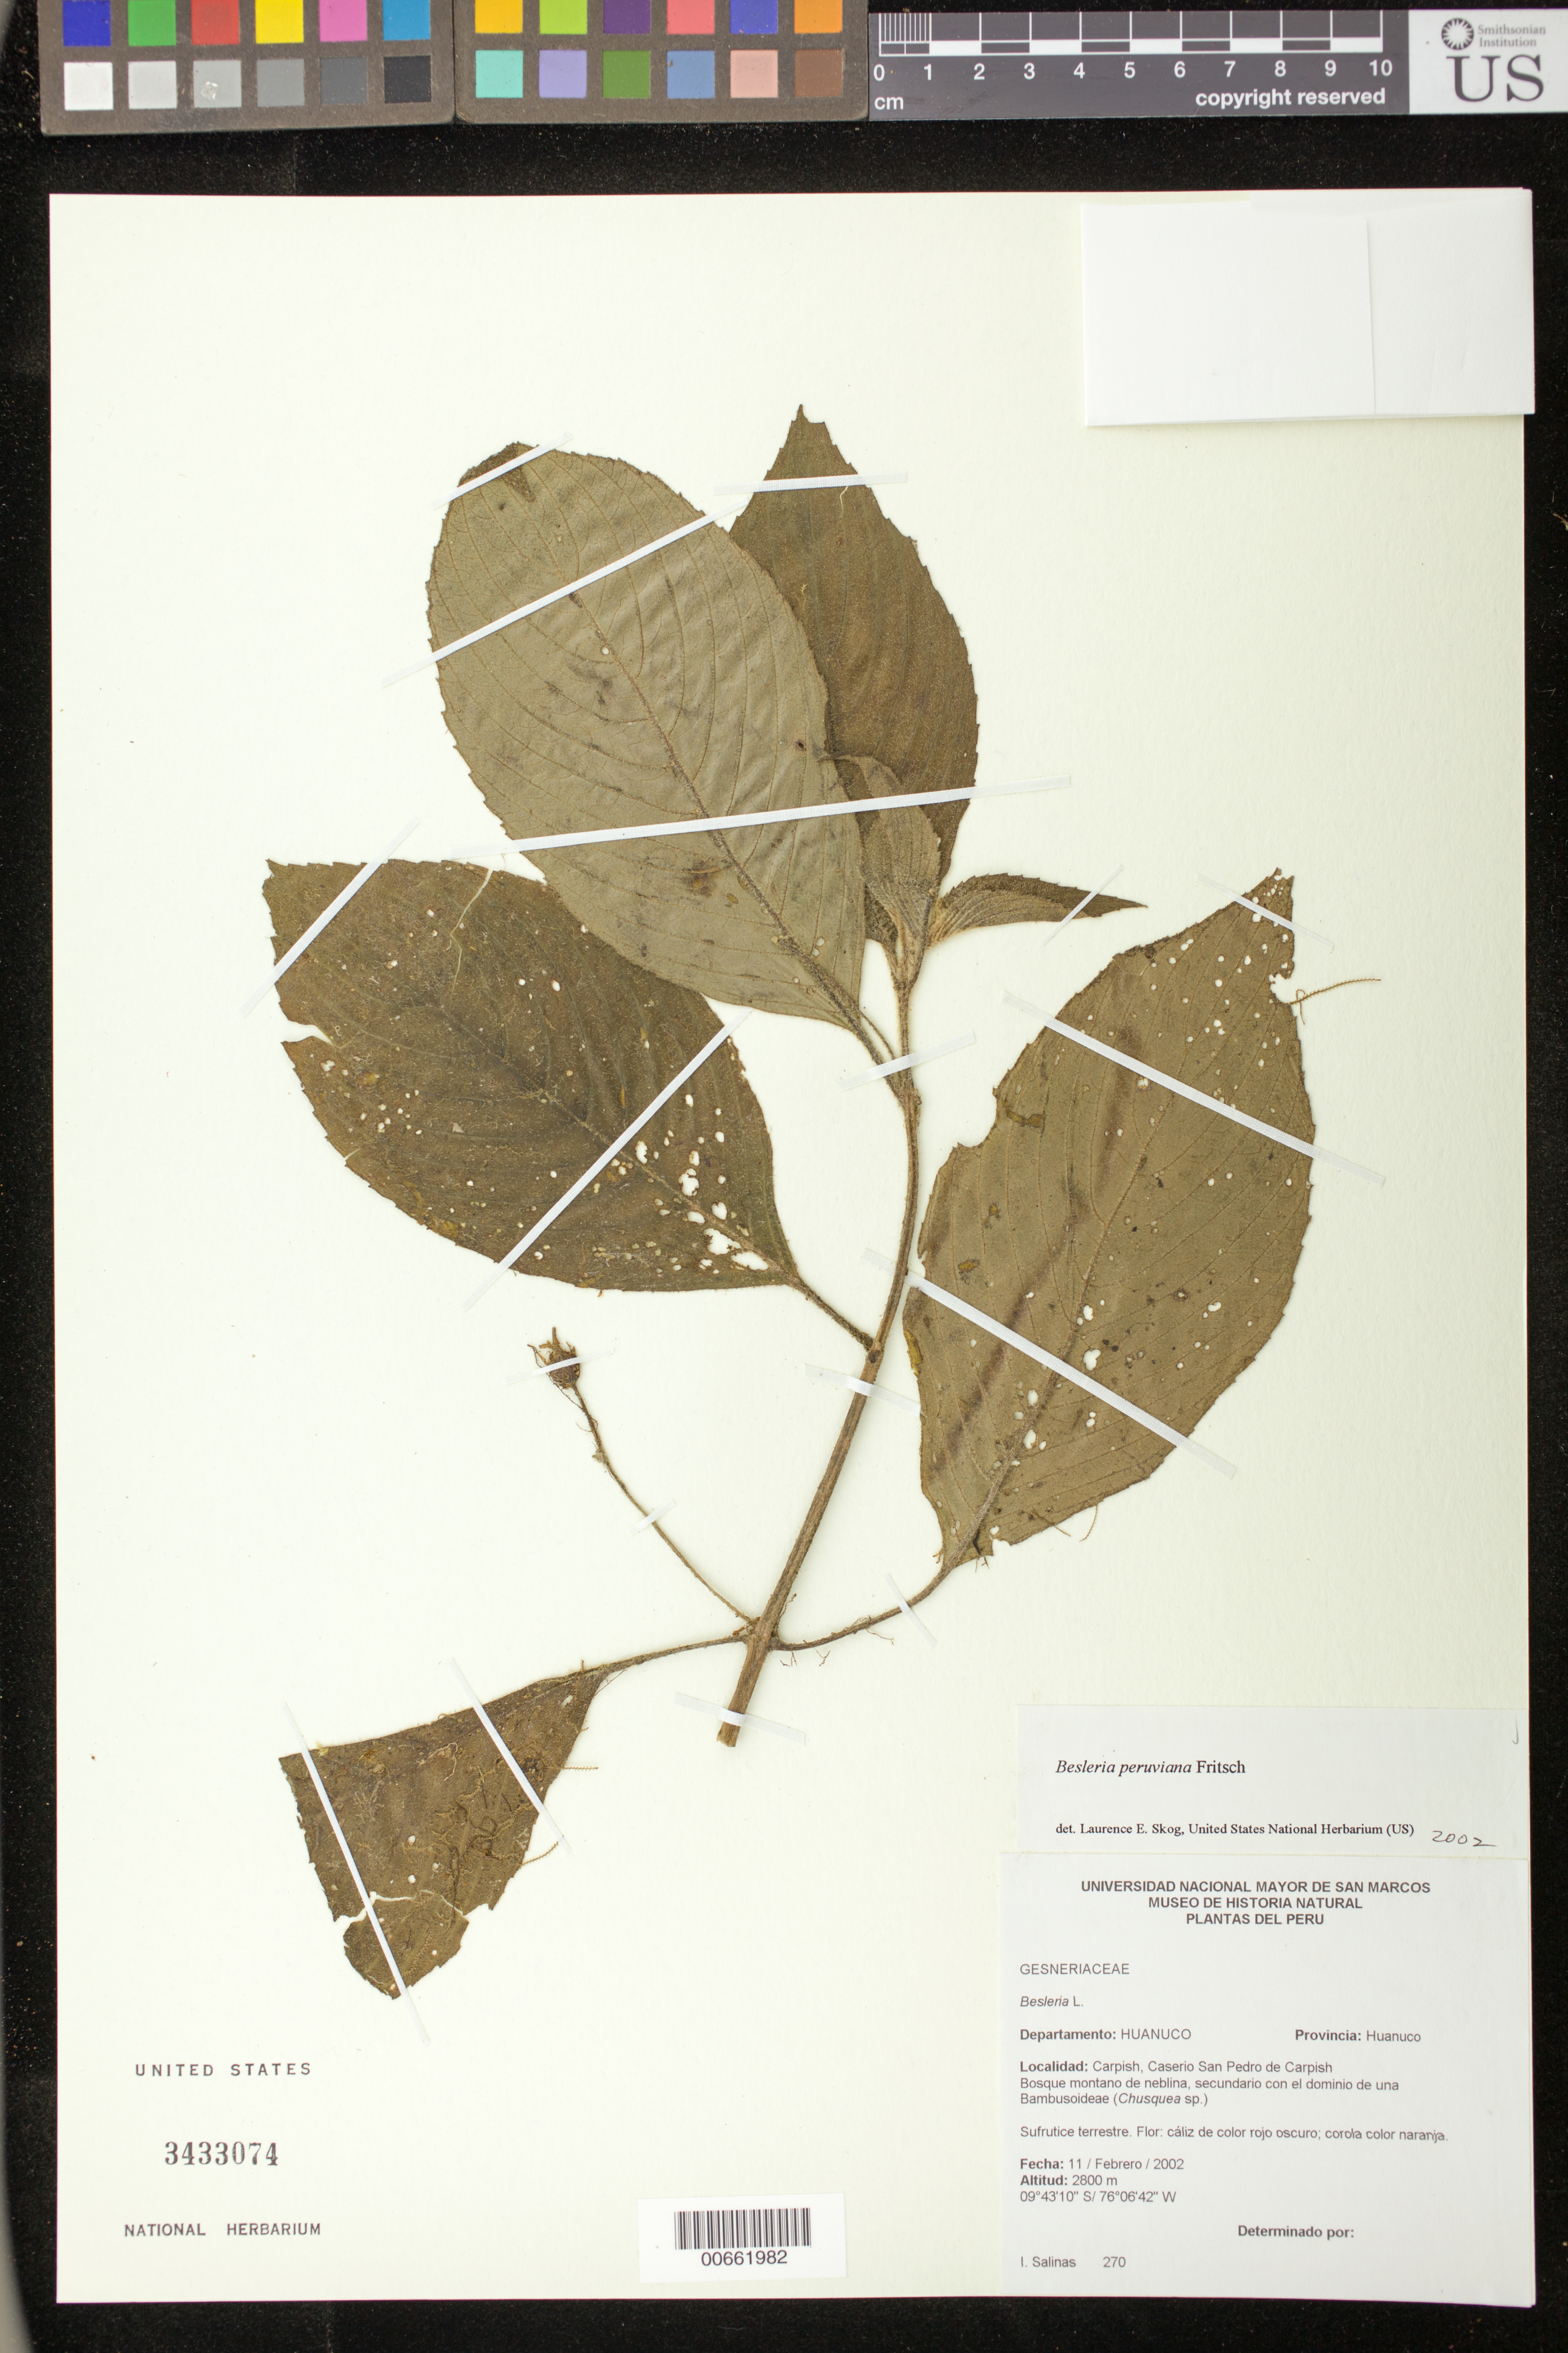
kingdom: Plantae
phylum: Tracheophyta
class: Magnoliopsida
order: Lamiales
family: Gesneriaceae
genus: Besleria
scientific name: Besleria peruviana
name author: Fritsch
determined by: Skog, Laurence E.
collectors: I. Salinas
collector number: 270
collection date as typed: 11 Feb 2002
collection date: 2002-02-11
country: Peru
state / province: Huánuco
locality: Prov. Huanuco, Carpish, Caserio San Pedro de Carpish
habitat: Bosque montano de neblina, secundario con el dominio de una Bambusoideae (Chusquea sp.)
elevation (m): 2800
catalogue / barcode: US 3433074